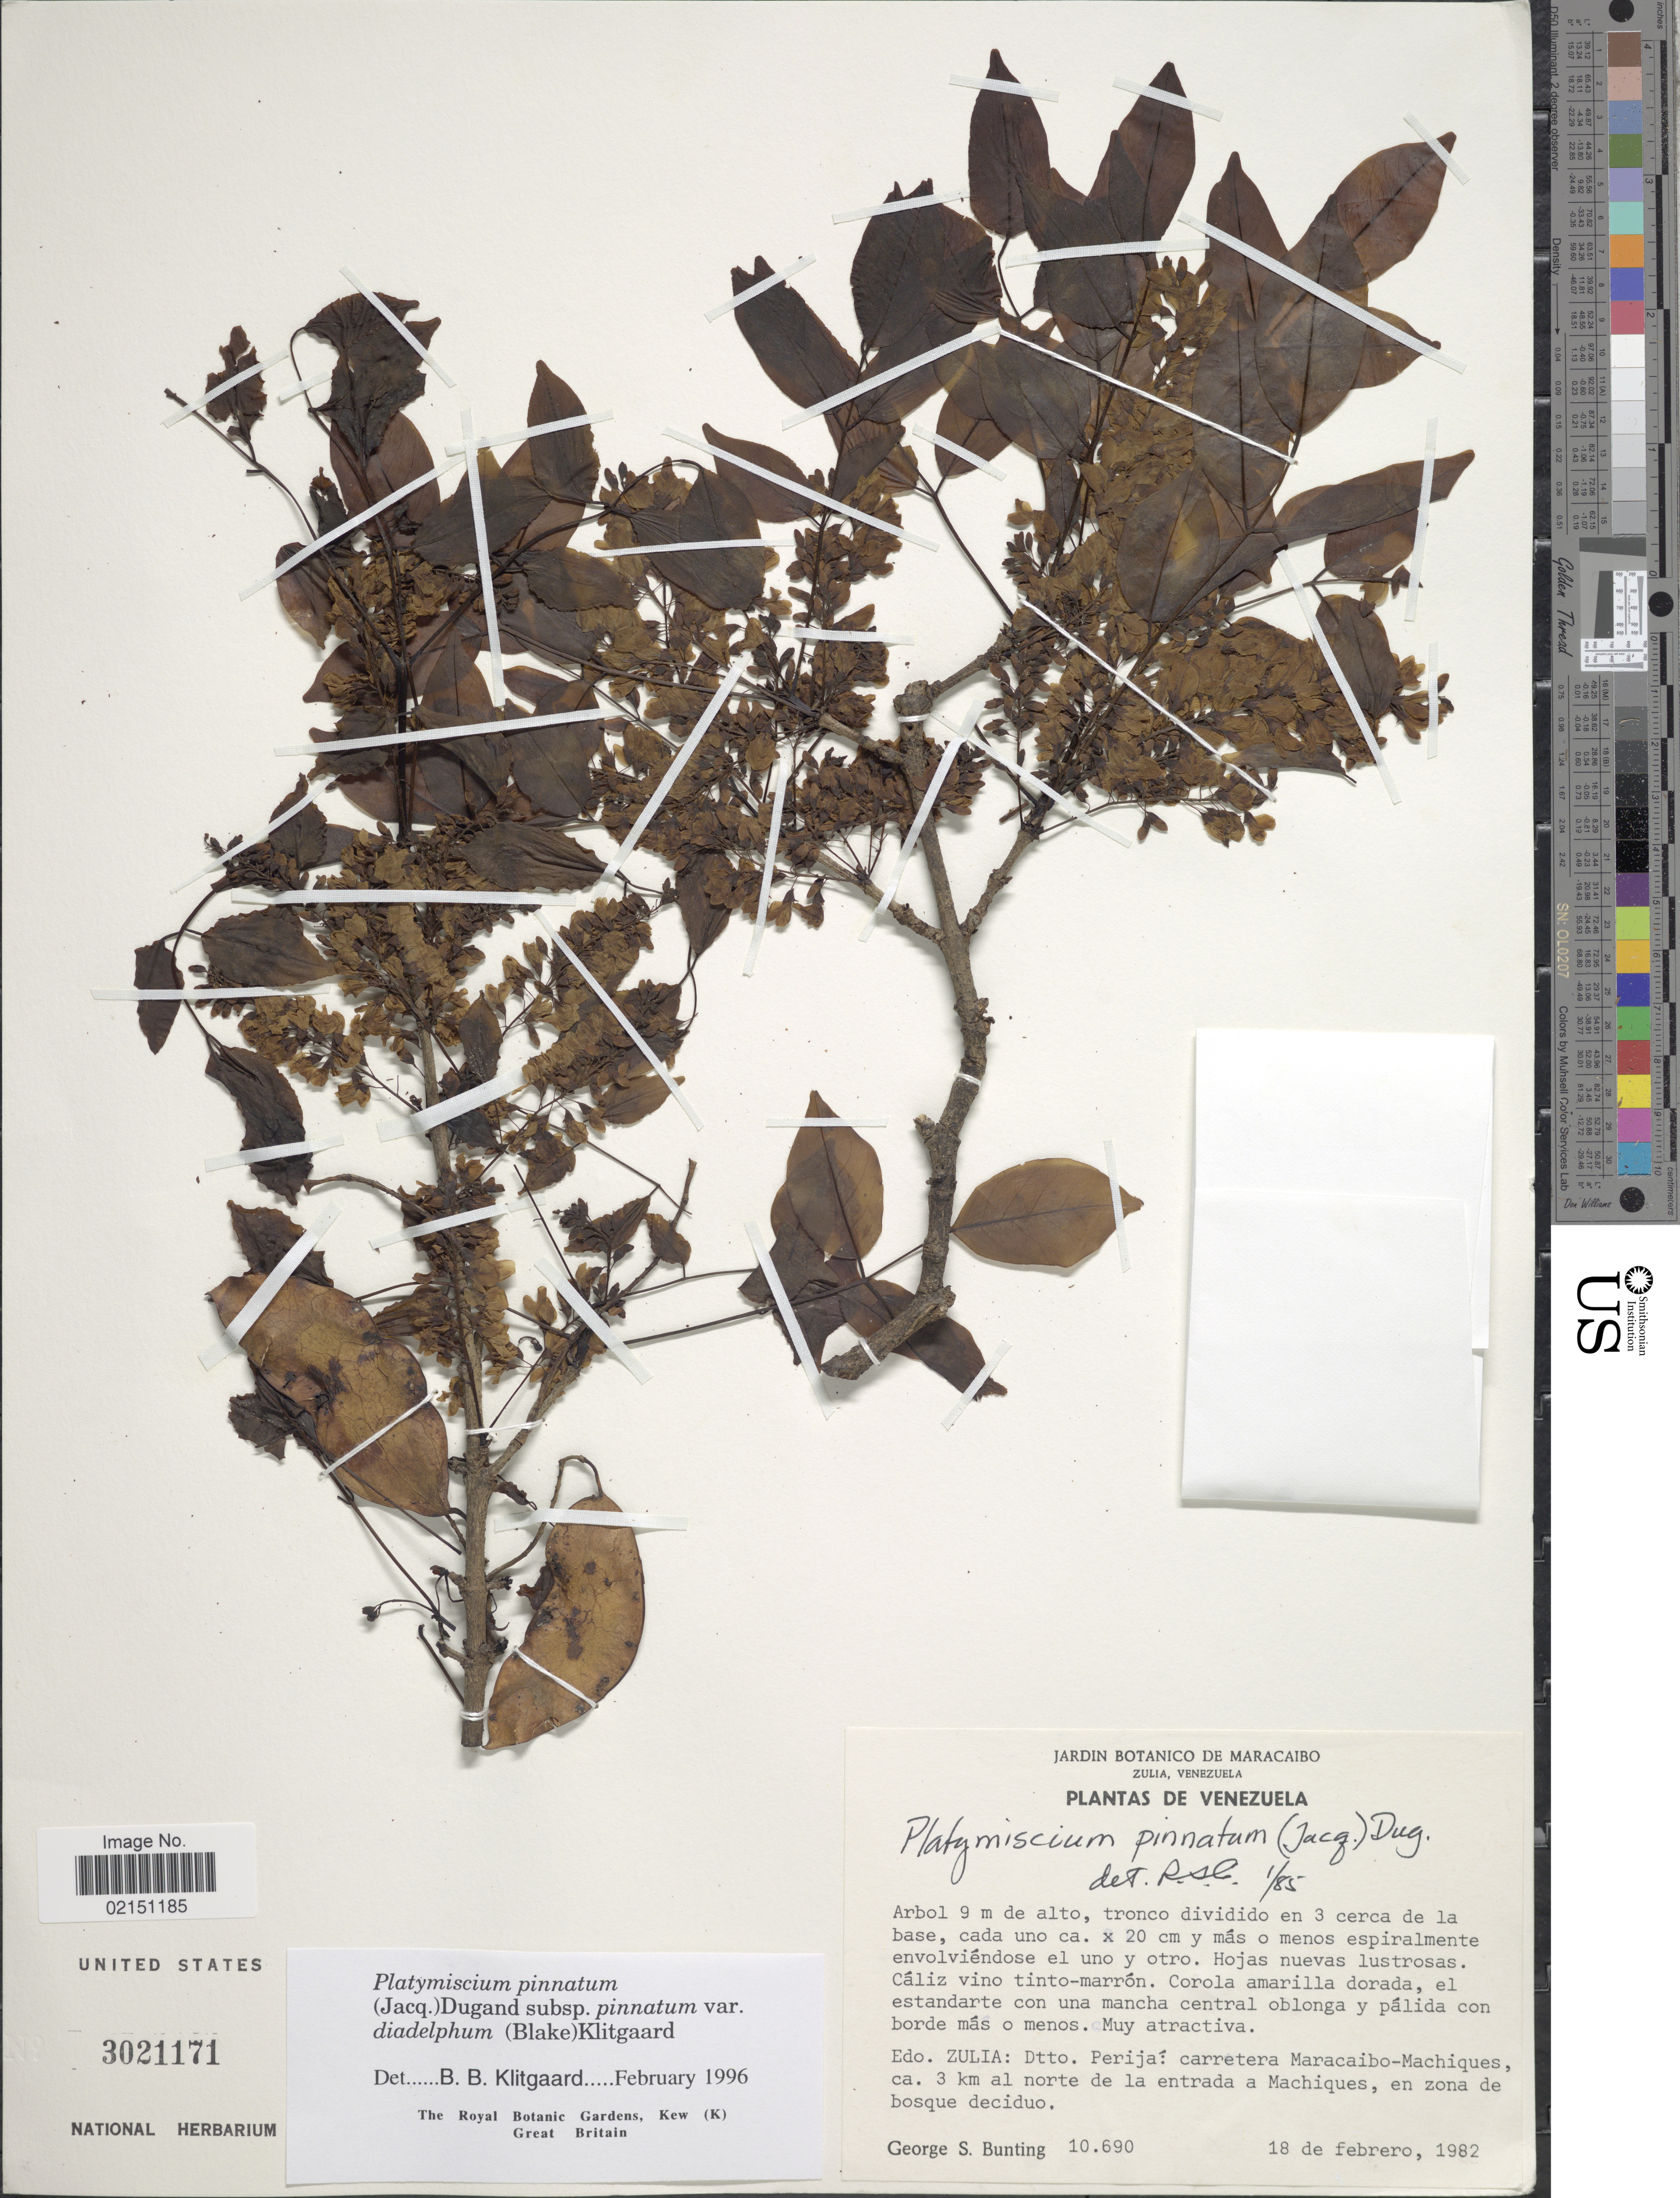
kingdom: Plantae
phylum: Tracheophyta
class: Magnoliopsida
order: Fabales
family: Fabaceae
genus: Platymiscium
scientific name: Platymiscium pinnatum var. diadelphum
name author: (S.F. Blake) Klitg.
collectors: G. S. Bunting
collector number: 10690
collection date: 1982-02-18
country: Venezuela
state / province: Zulia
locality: Dtto. Perija: carretera Maracaibo-Machiques, ca. 3 km al norte de la entrada a Machiques, en zona de bosque deciduo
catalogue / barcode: US 3021171